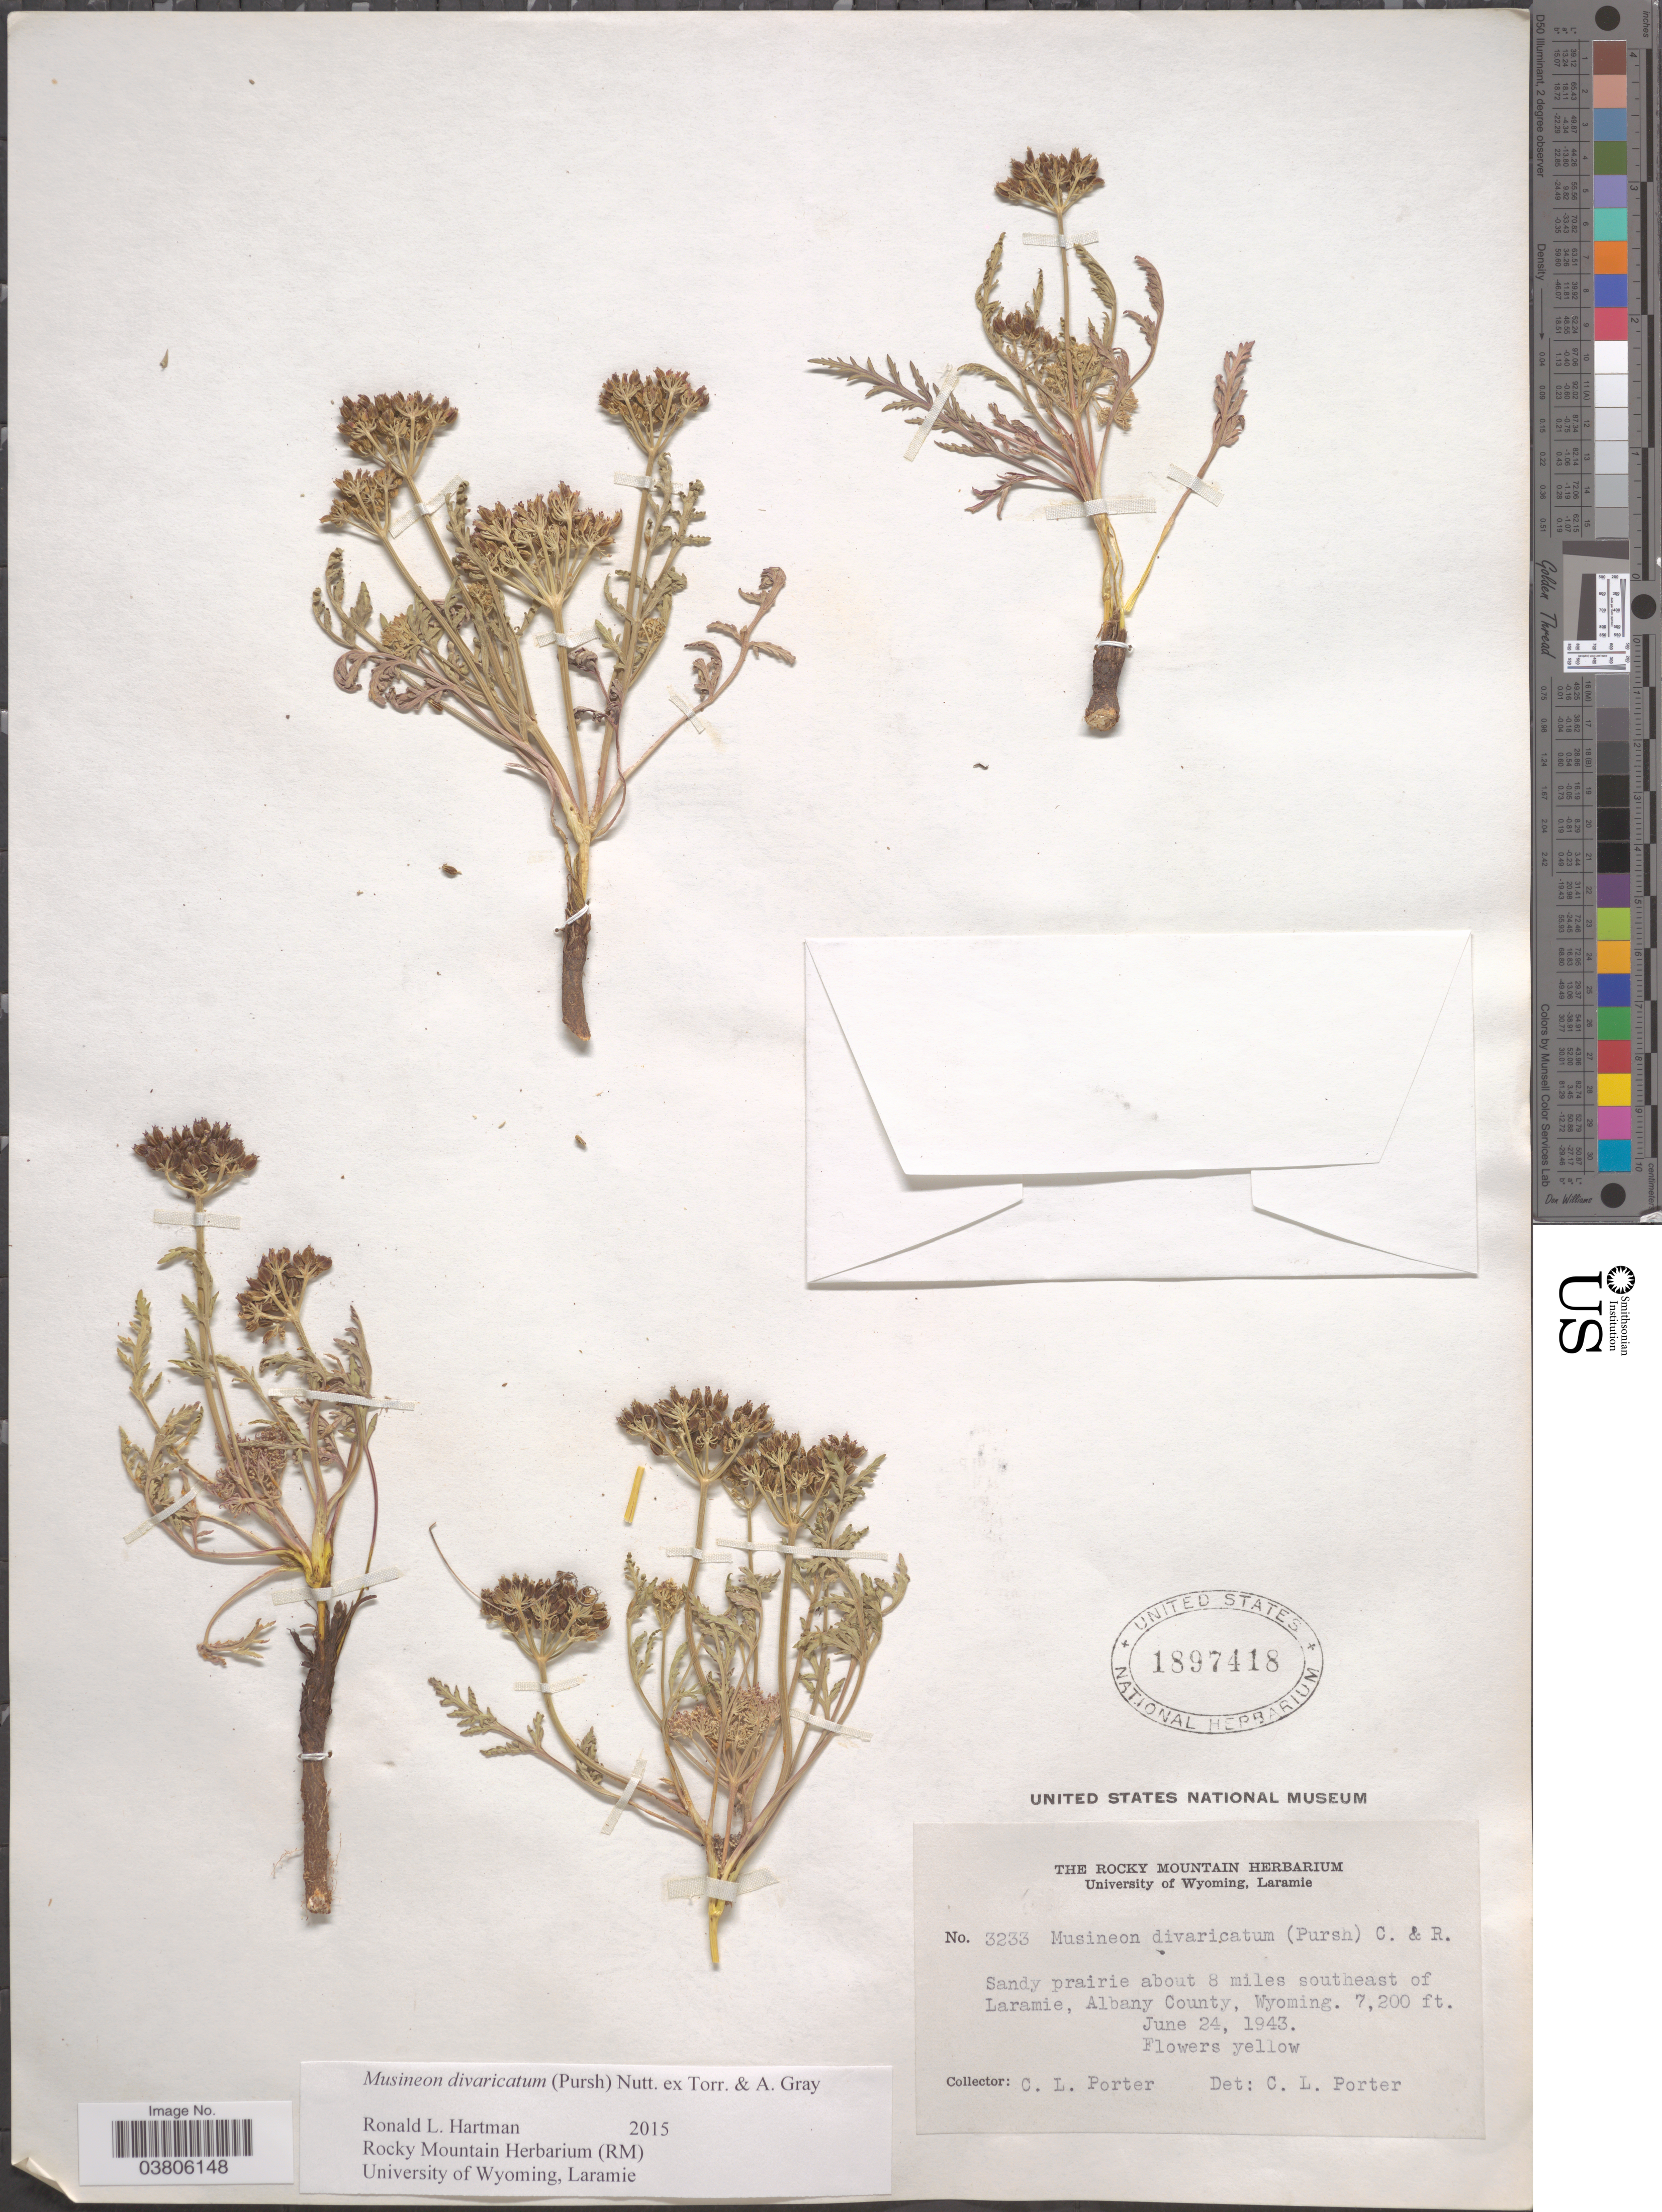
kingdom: Plantae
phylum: Tracheophyta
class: Magnoliopsida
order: Apiales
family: Apiaceae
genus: Musineon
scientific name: Musineon divaricatum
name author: (Pursh) Nutt.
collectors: C. L. Porter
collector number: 3233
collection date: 1943-06-24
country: United States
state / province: Wyoming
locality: Sandy prairie about 8 miles southeast of Laramie, Albany County.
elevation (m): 2195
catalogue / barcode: US 1897418